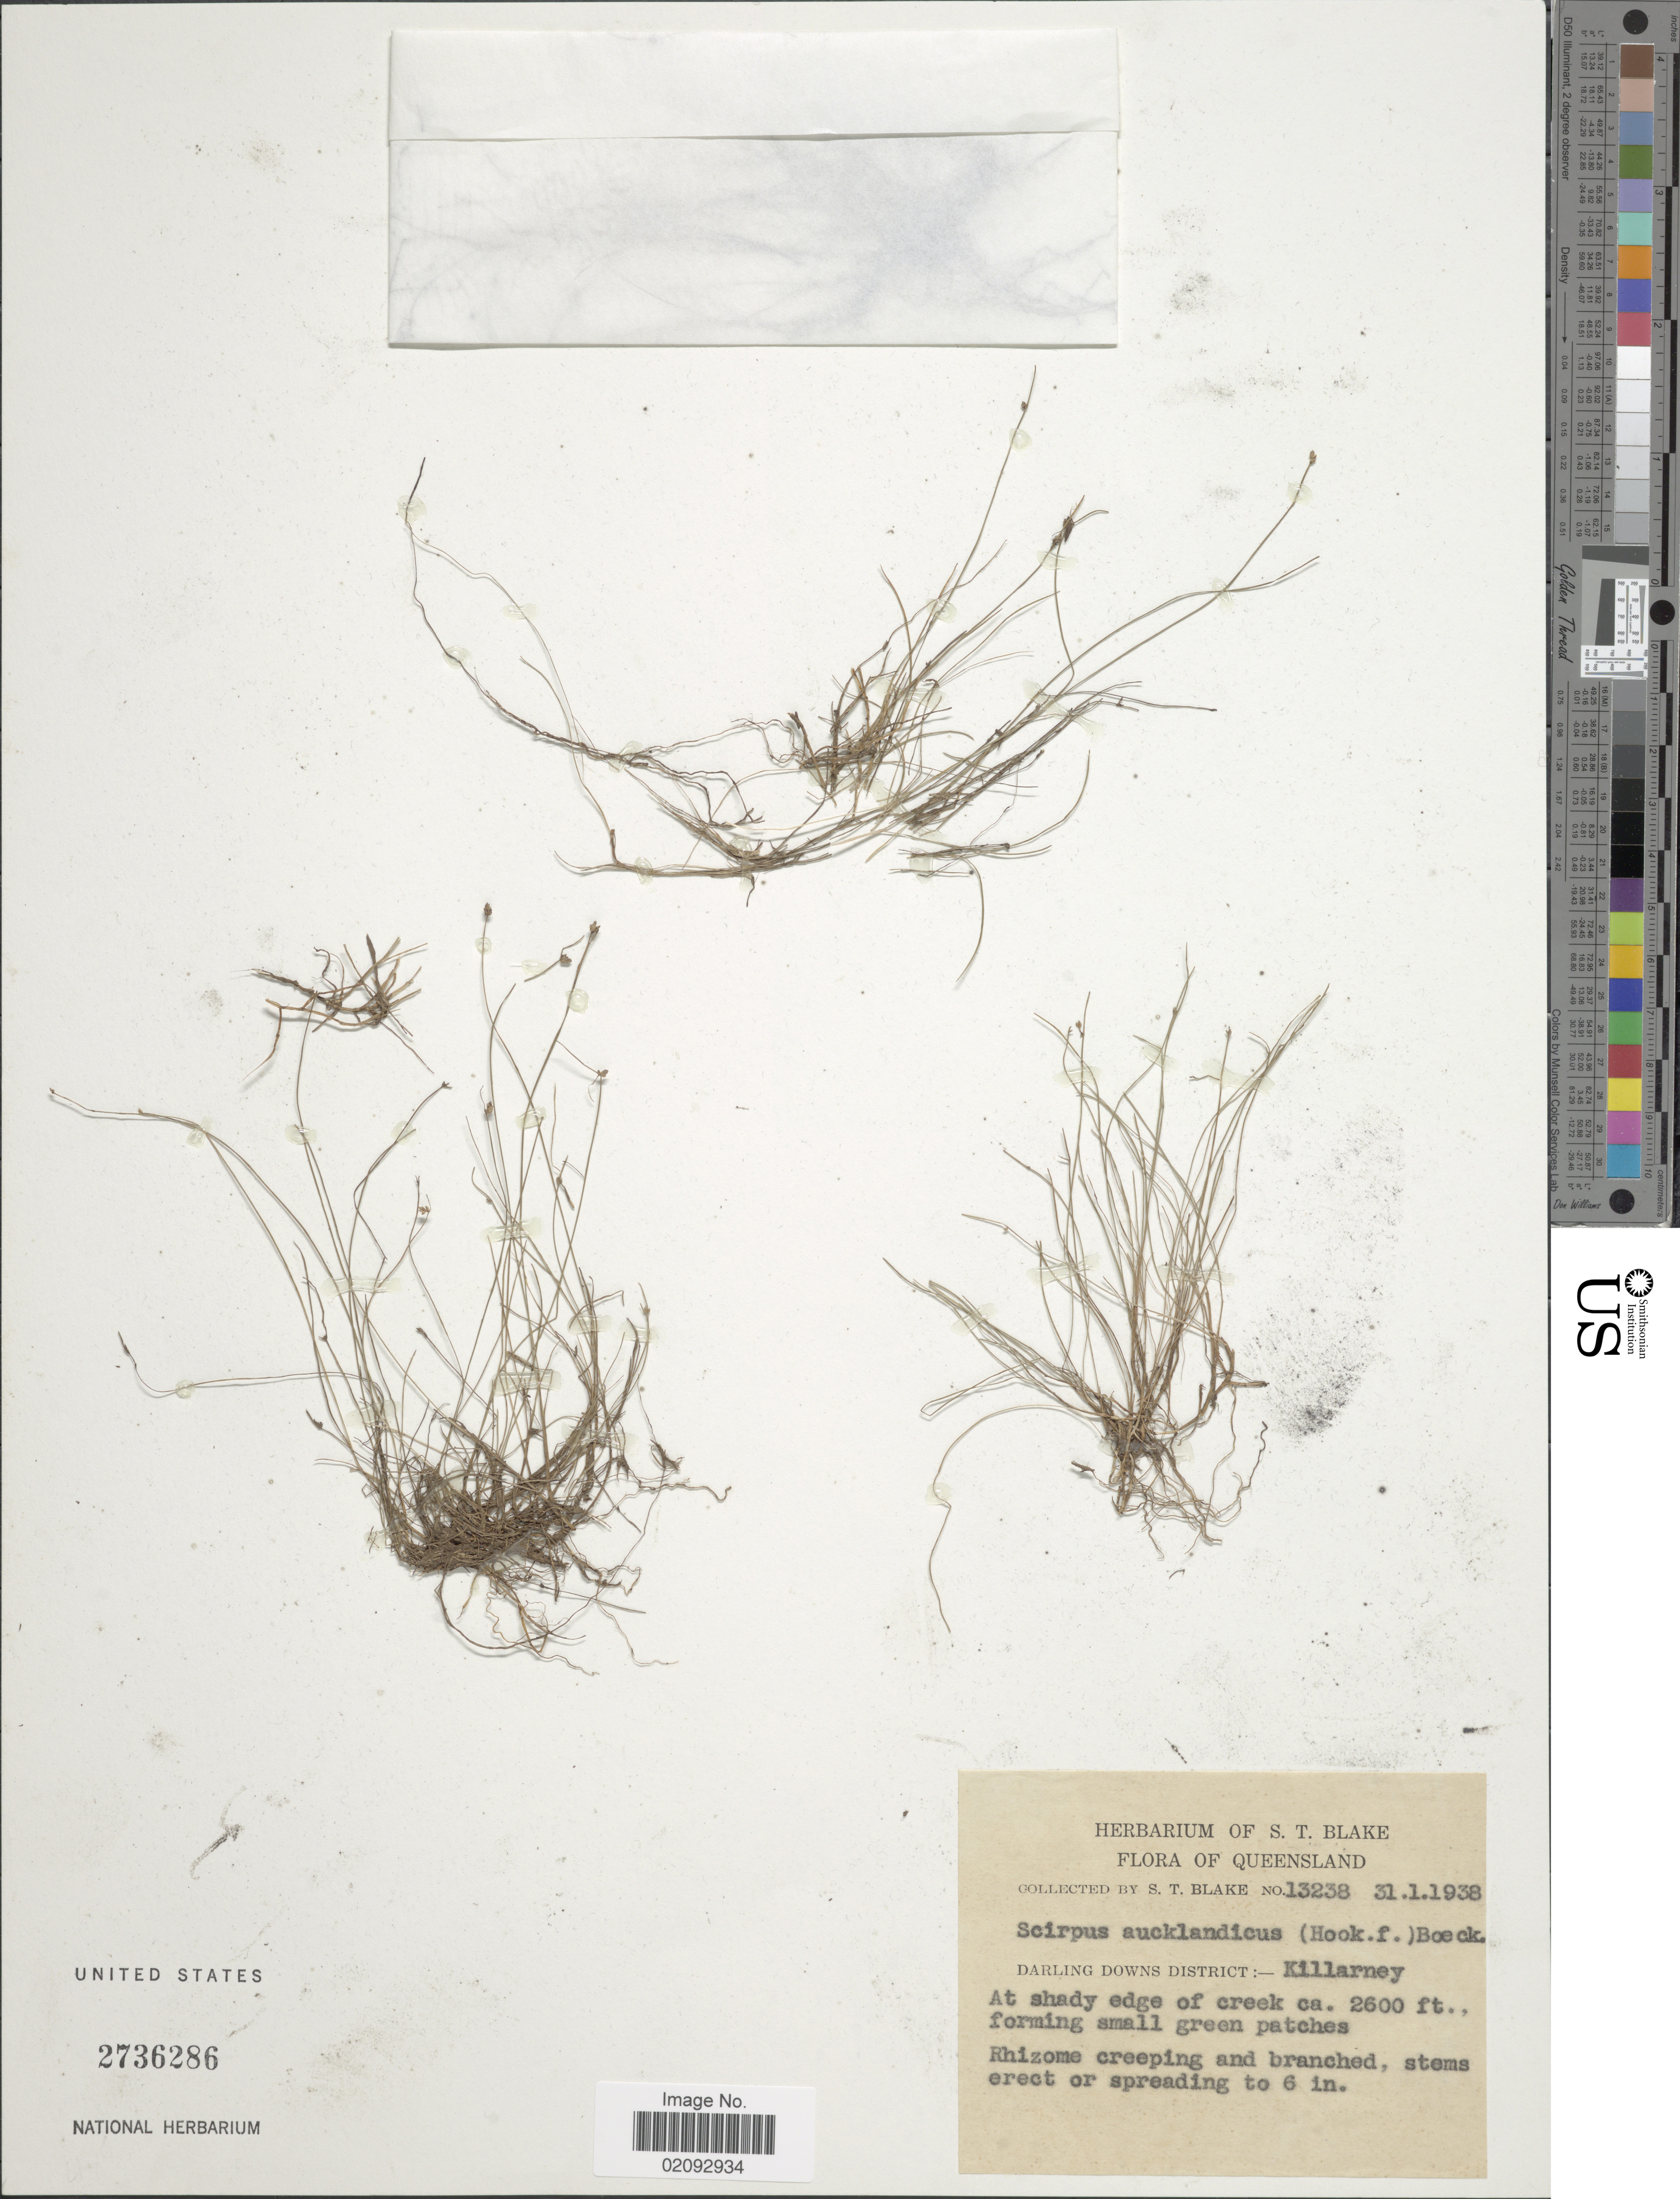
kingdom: Plantae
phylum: Tracheophyta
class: Liliopsida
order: Poales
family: Cyperaceae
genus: Isolepis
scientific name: Isolepis aucklandica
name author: Hook. f.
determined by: Adams, L. G.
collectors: S. T. Blake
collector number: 13238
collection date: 1938-01-31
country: Australia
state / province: Queensland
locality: Darling Downs District:- Killarney, At shady edge of creek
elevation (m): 792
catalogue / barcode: US 2736286